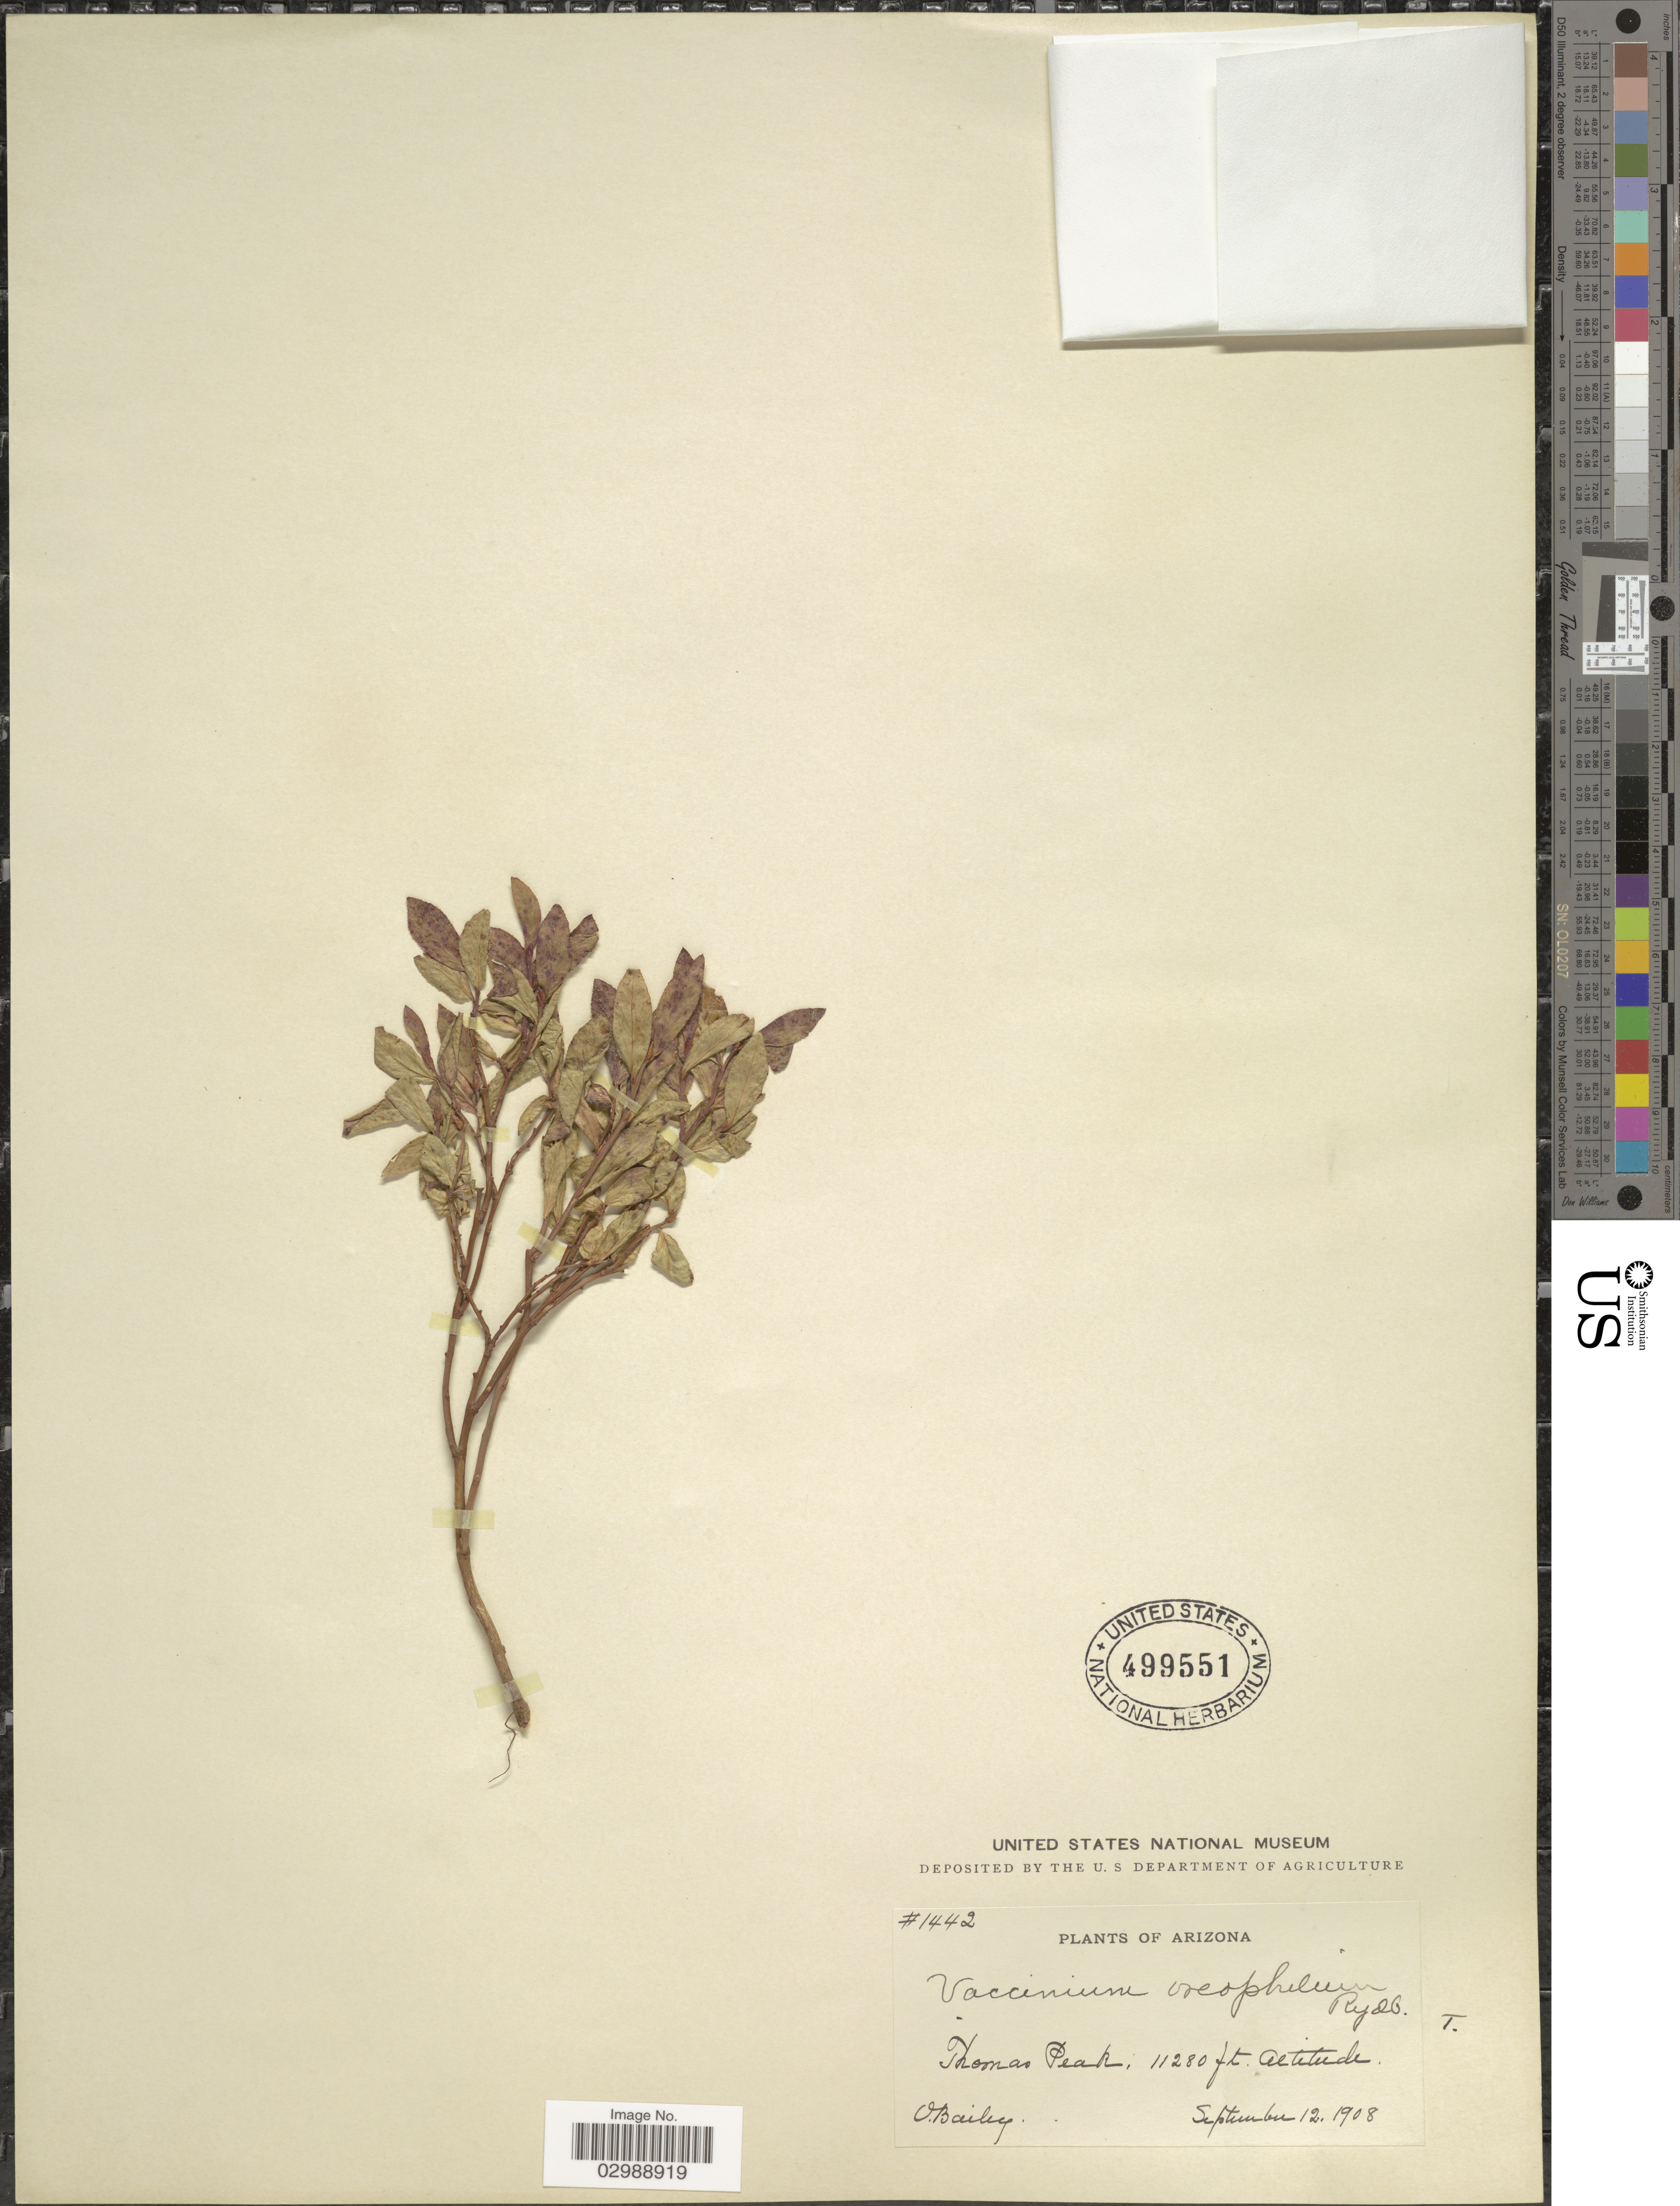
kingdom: Plantae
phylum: Tracheophyta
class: Magnoliopsida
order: Ericales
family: Ericaceae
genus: Vaccinium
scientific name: Vaccinium oreophilum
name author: Rydb.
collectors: O. Bailey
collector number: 1442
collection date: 1908-09-12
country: United States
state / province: Arizona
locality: Thomas Peak.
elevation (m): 3438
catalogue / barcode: US 499551